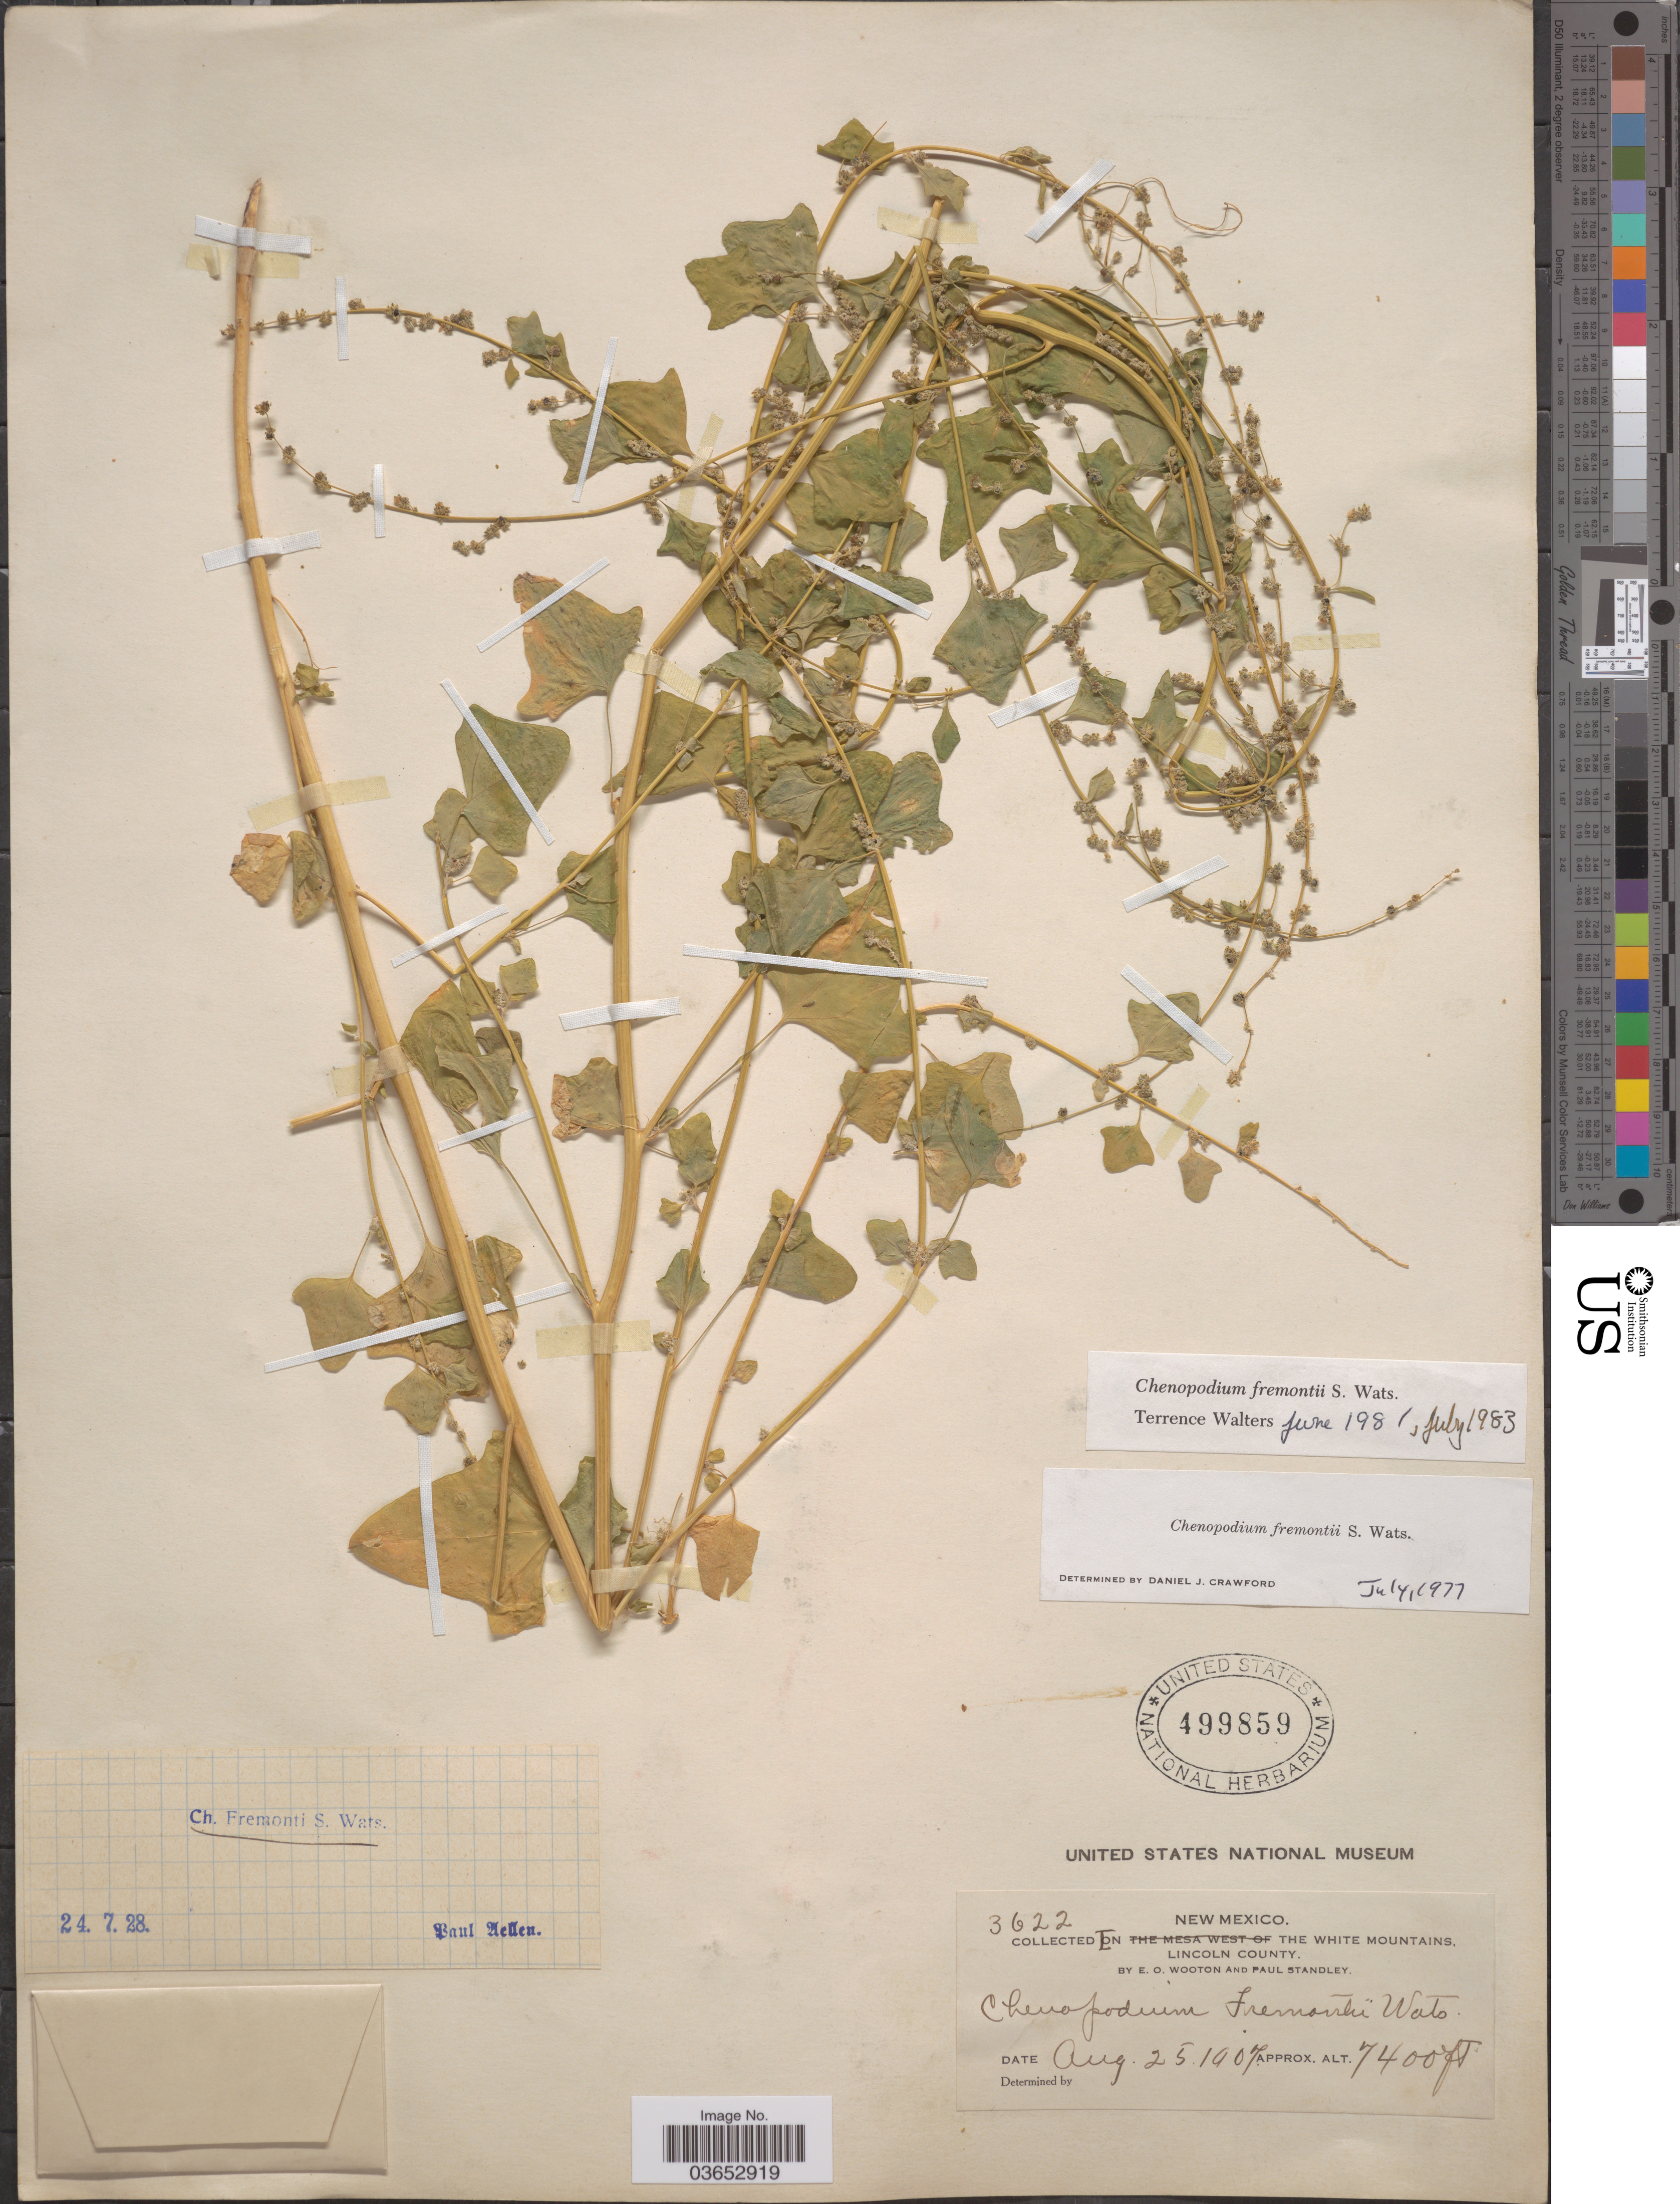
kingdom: Plantae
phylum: Tracheophyta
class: Magnoliopsida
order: Caryophyllales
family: Amaranthaceae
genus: Chenopodium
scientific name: Chenopodium fremontii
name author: S. Watson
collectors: E. O. Wooton & P. C. Standley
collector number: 3622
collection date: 1907-08-25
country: United States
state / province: New Mexico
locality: On the White Mountains, Lincoln County.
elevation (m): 2256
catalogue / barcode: US 499859